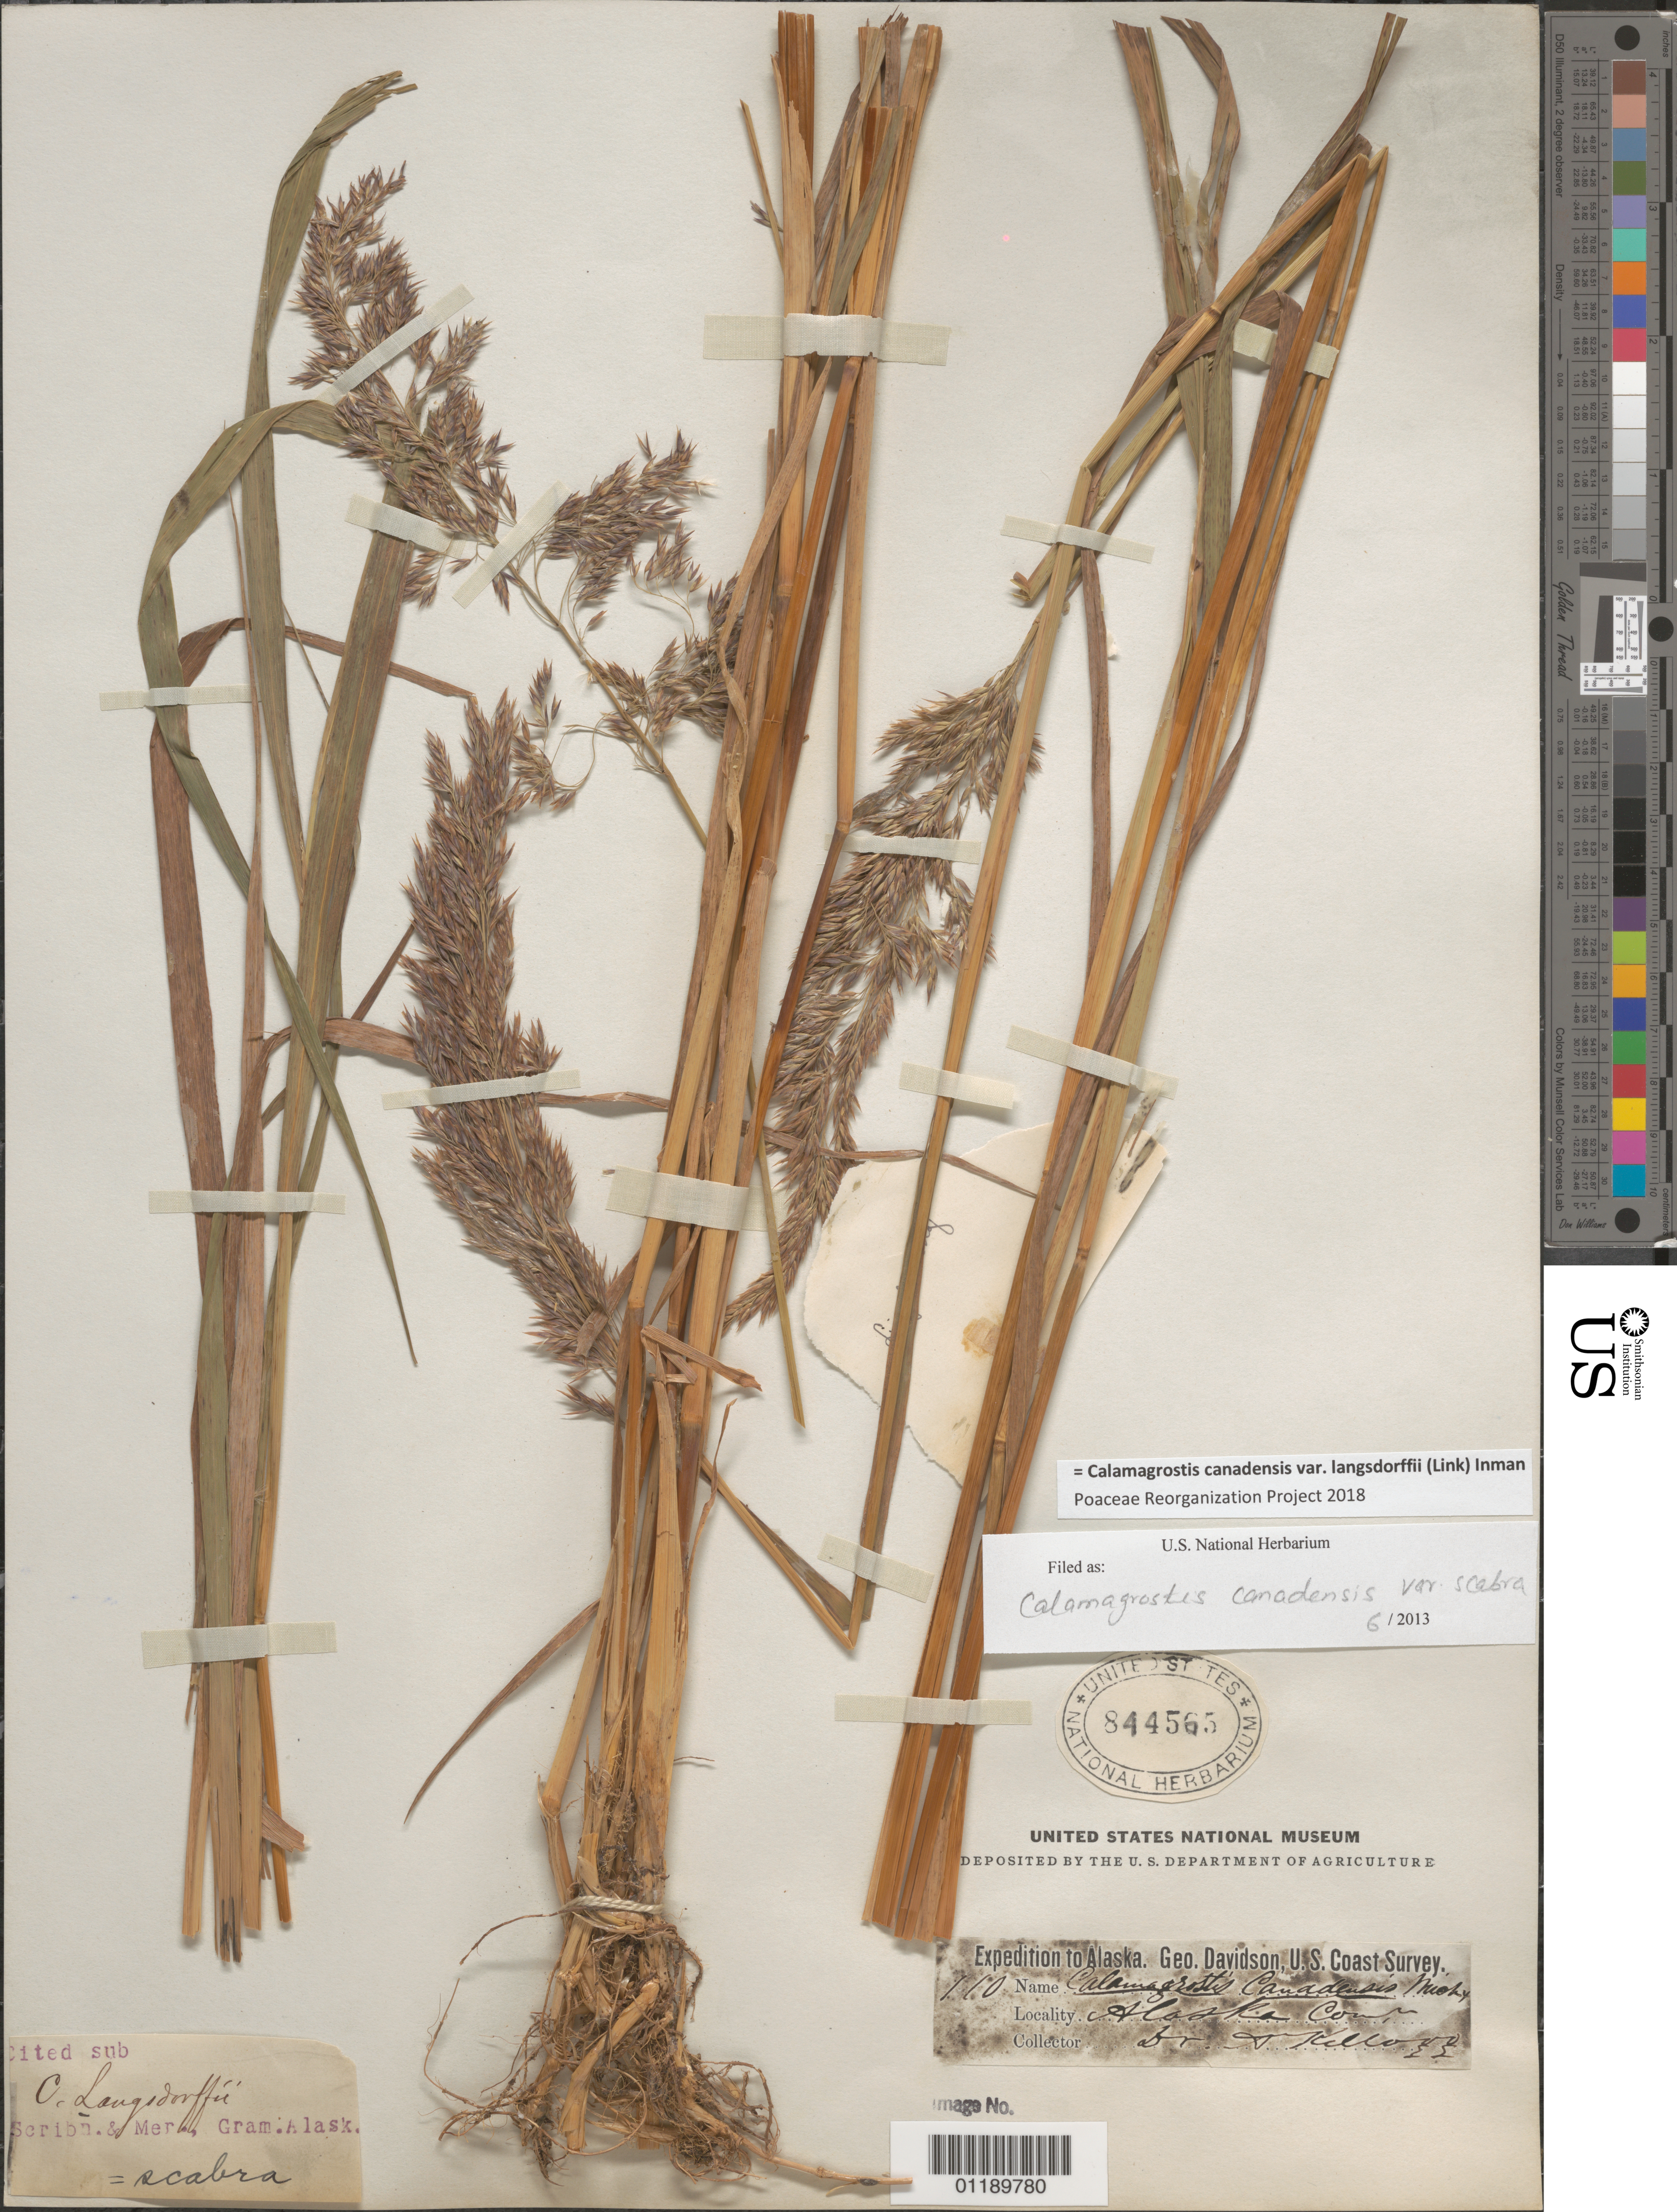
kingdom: Plantae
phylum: Tracheophyta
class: Liliopsida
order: Poales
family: Poaceae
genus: Calamagrostis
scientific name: Calamagrostis canadensis var. langsdorffii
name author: (Link) Inman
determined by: Poaceae Reorganization Project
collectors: A. Kellogg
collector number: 110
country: United States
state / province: Alaska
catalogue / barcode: US 844565